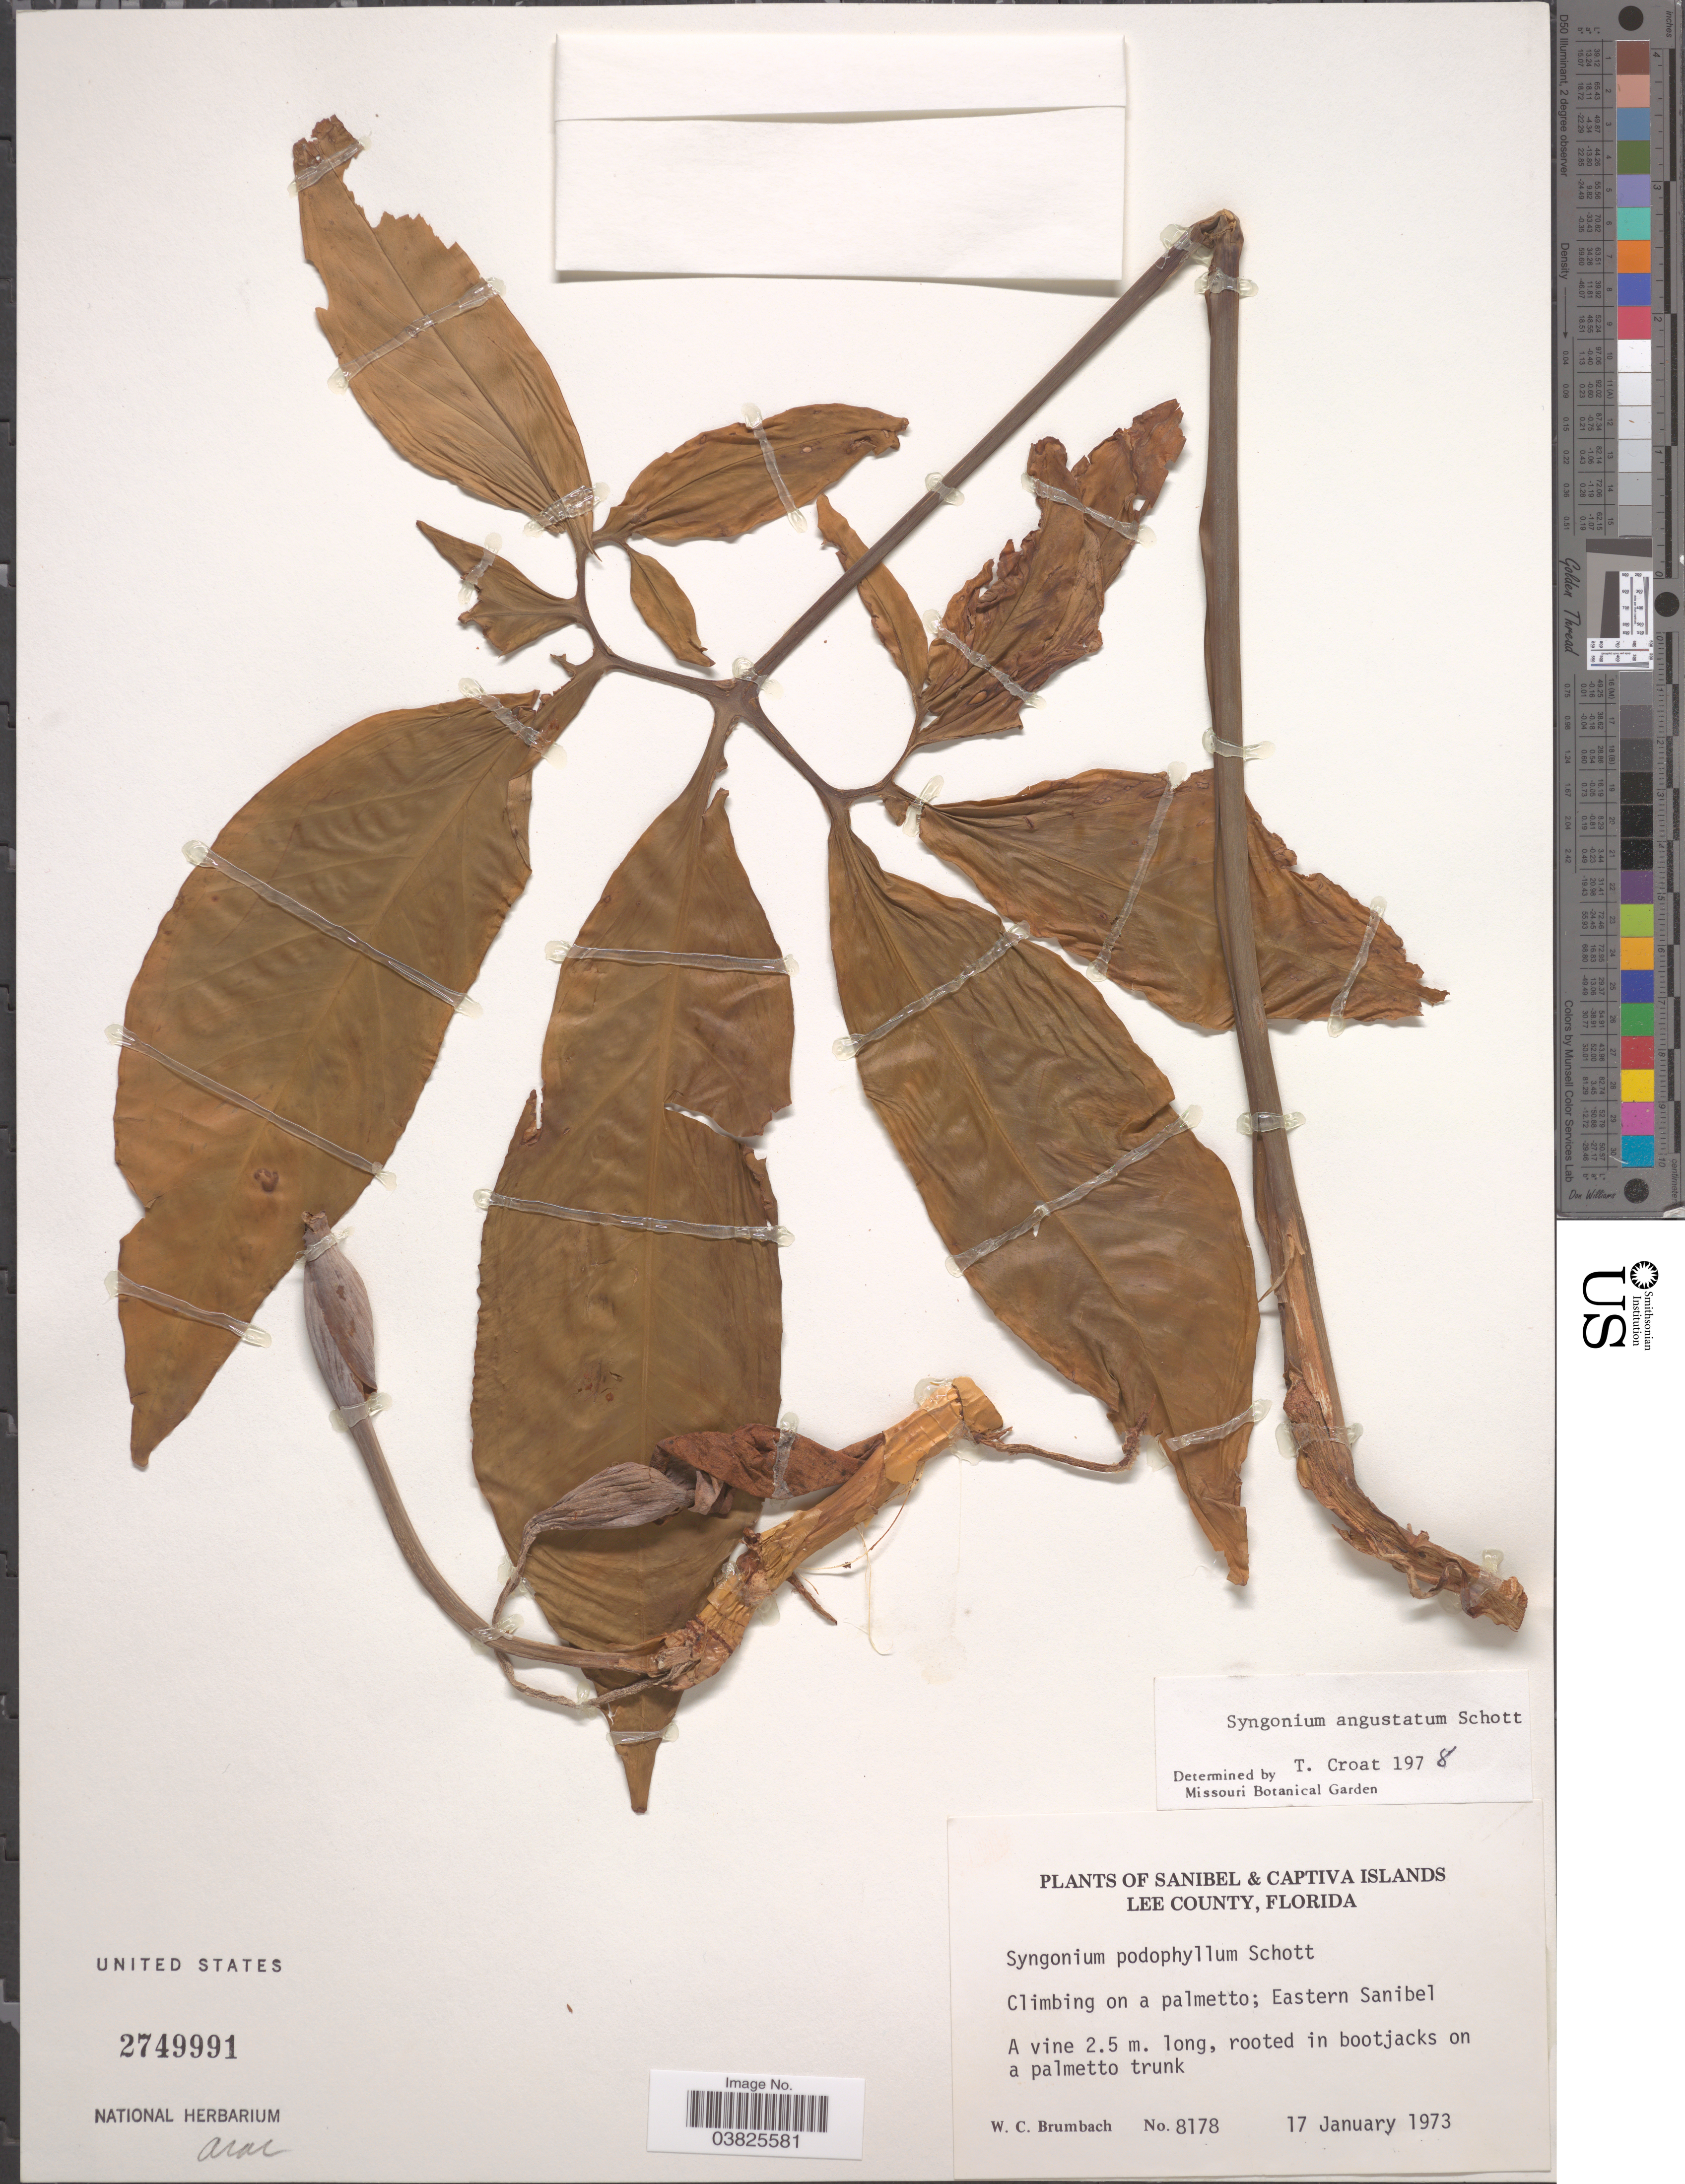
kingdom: Plantae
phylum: Tracheophyta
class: Liliopsida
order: Alismatales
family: Araceae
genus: Syngonium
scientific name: Syngonium angustatum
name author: Schott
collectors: W. C. Brumbach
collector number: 8178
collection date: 1973-01-17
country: United States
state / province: Florida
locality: Sanibel & Captiva Islands. Lee County. Eastern Sanibel.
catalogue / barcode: US 2749991